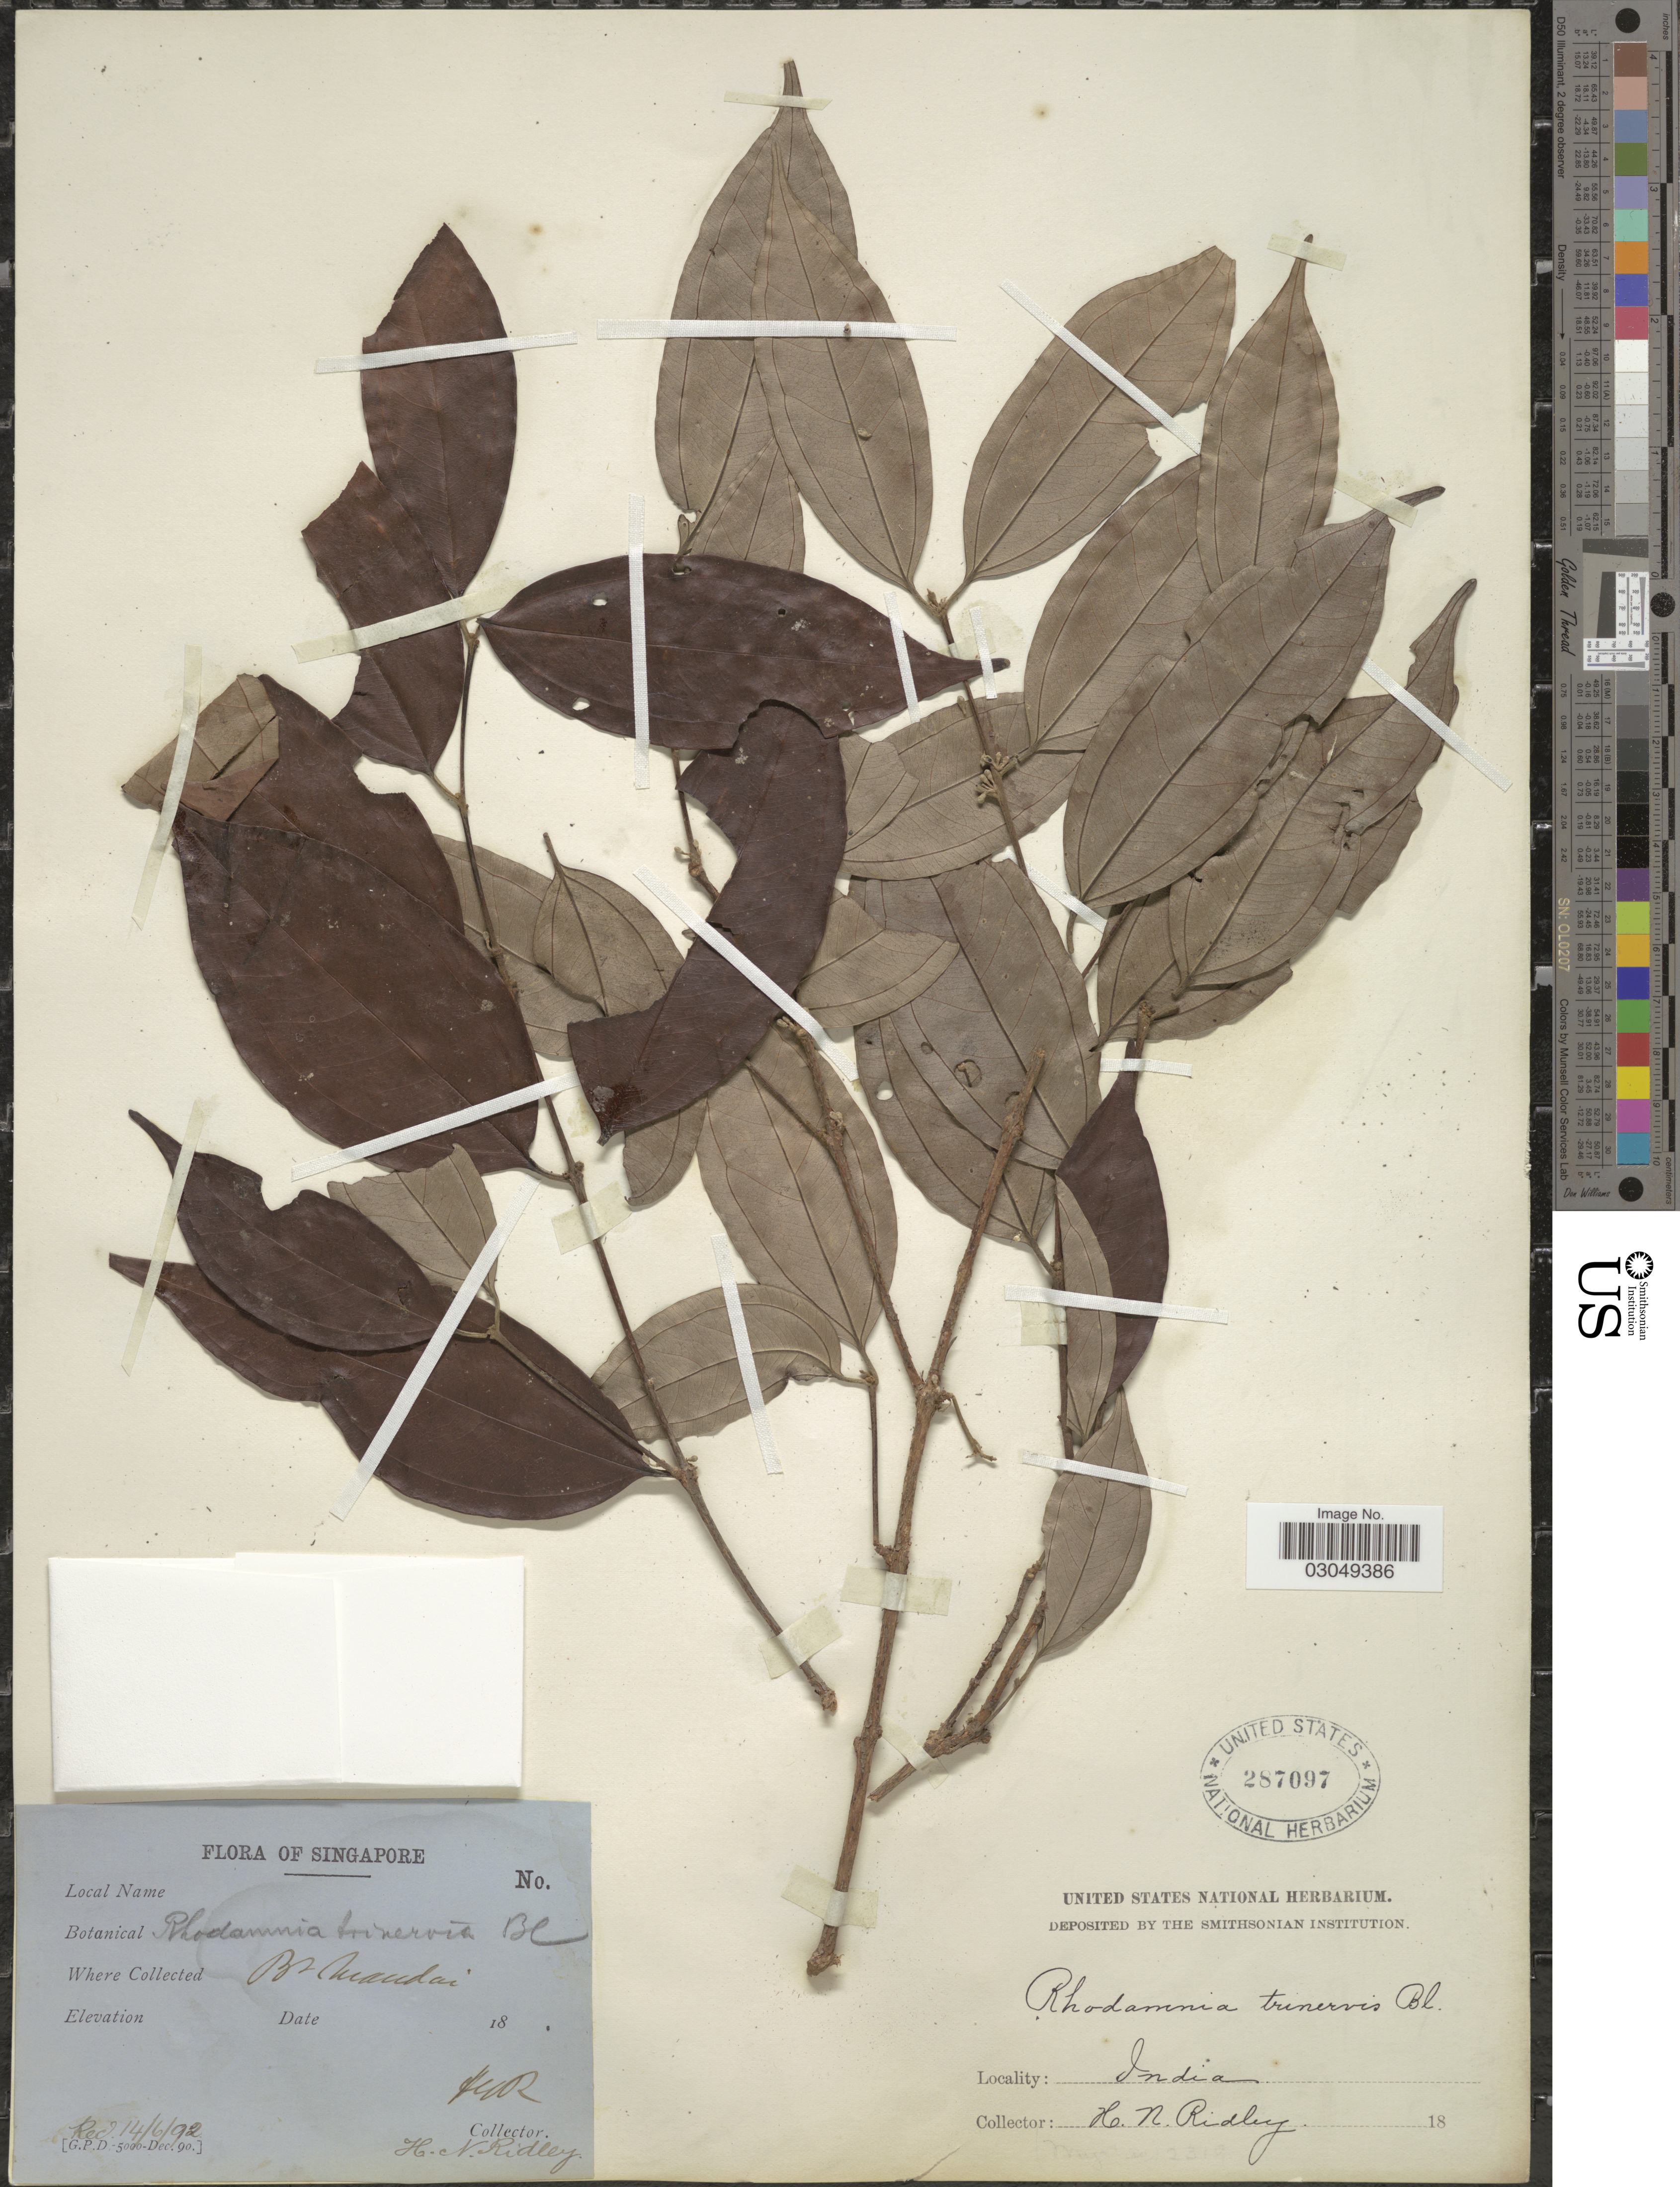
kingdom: Plantae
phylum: Tracheophyta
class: Magnoliopsida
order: Myrtales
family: Myrtaceae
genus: Rhodamnia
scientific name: Rhodamnia trinervia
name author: Reinw. ex Blume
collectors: H. N. Ridley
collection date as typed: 18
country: Singapore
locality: Bt Mandai.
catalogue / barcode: US 287097